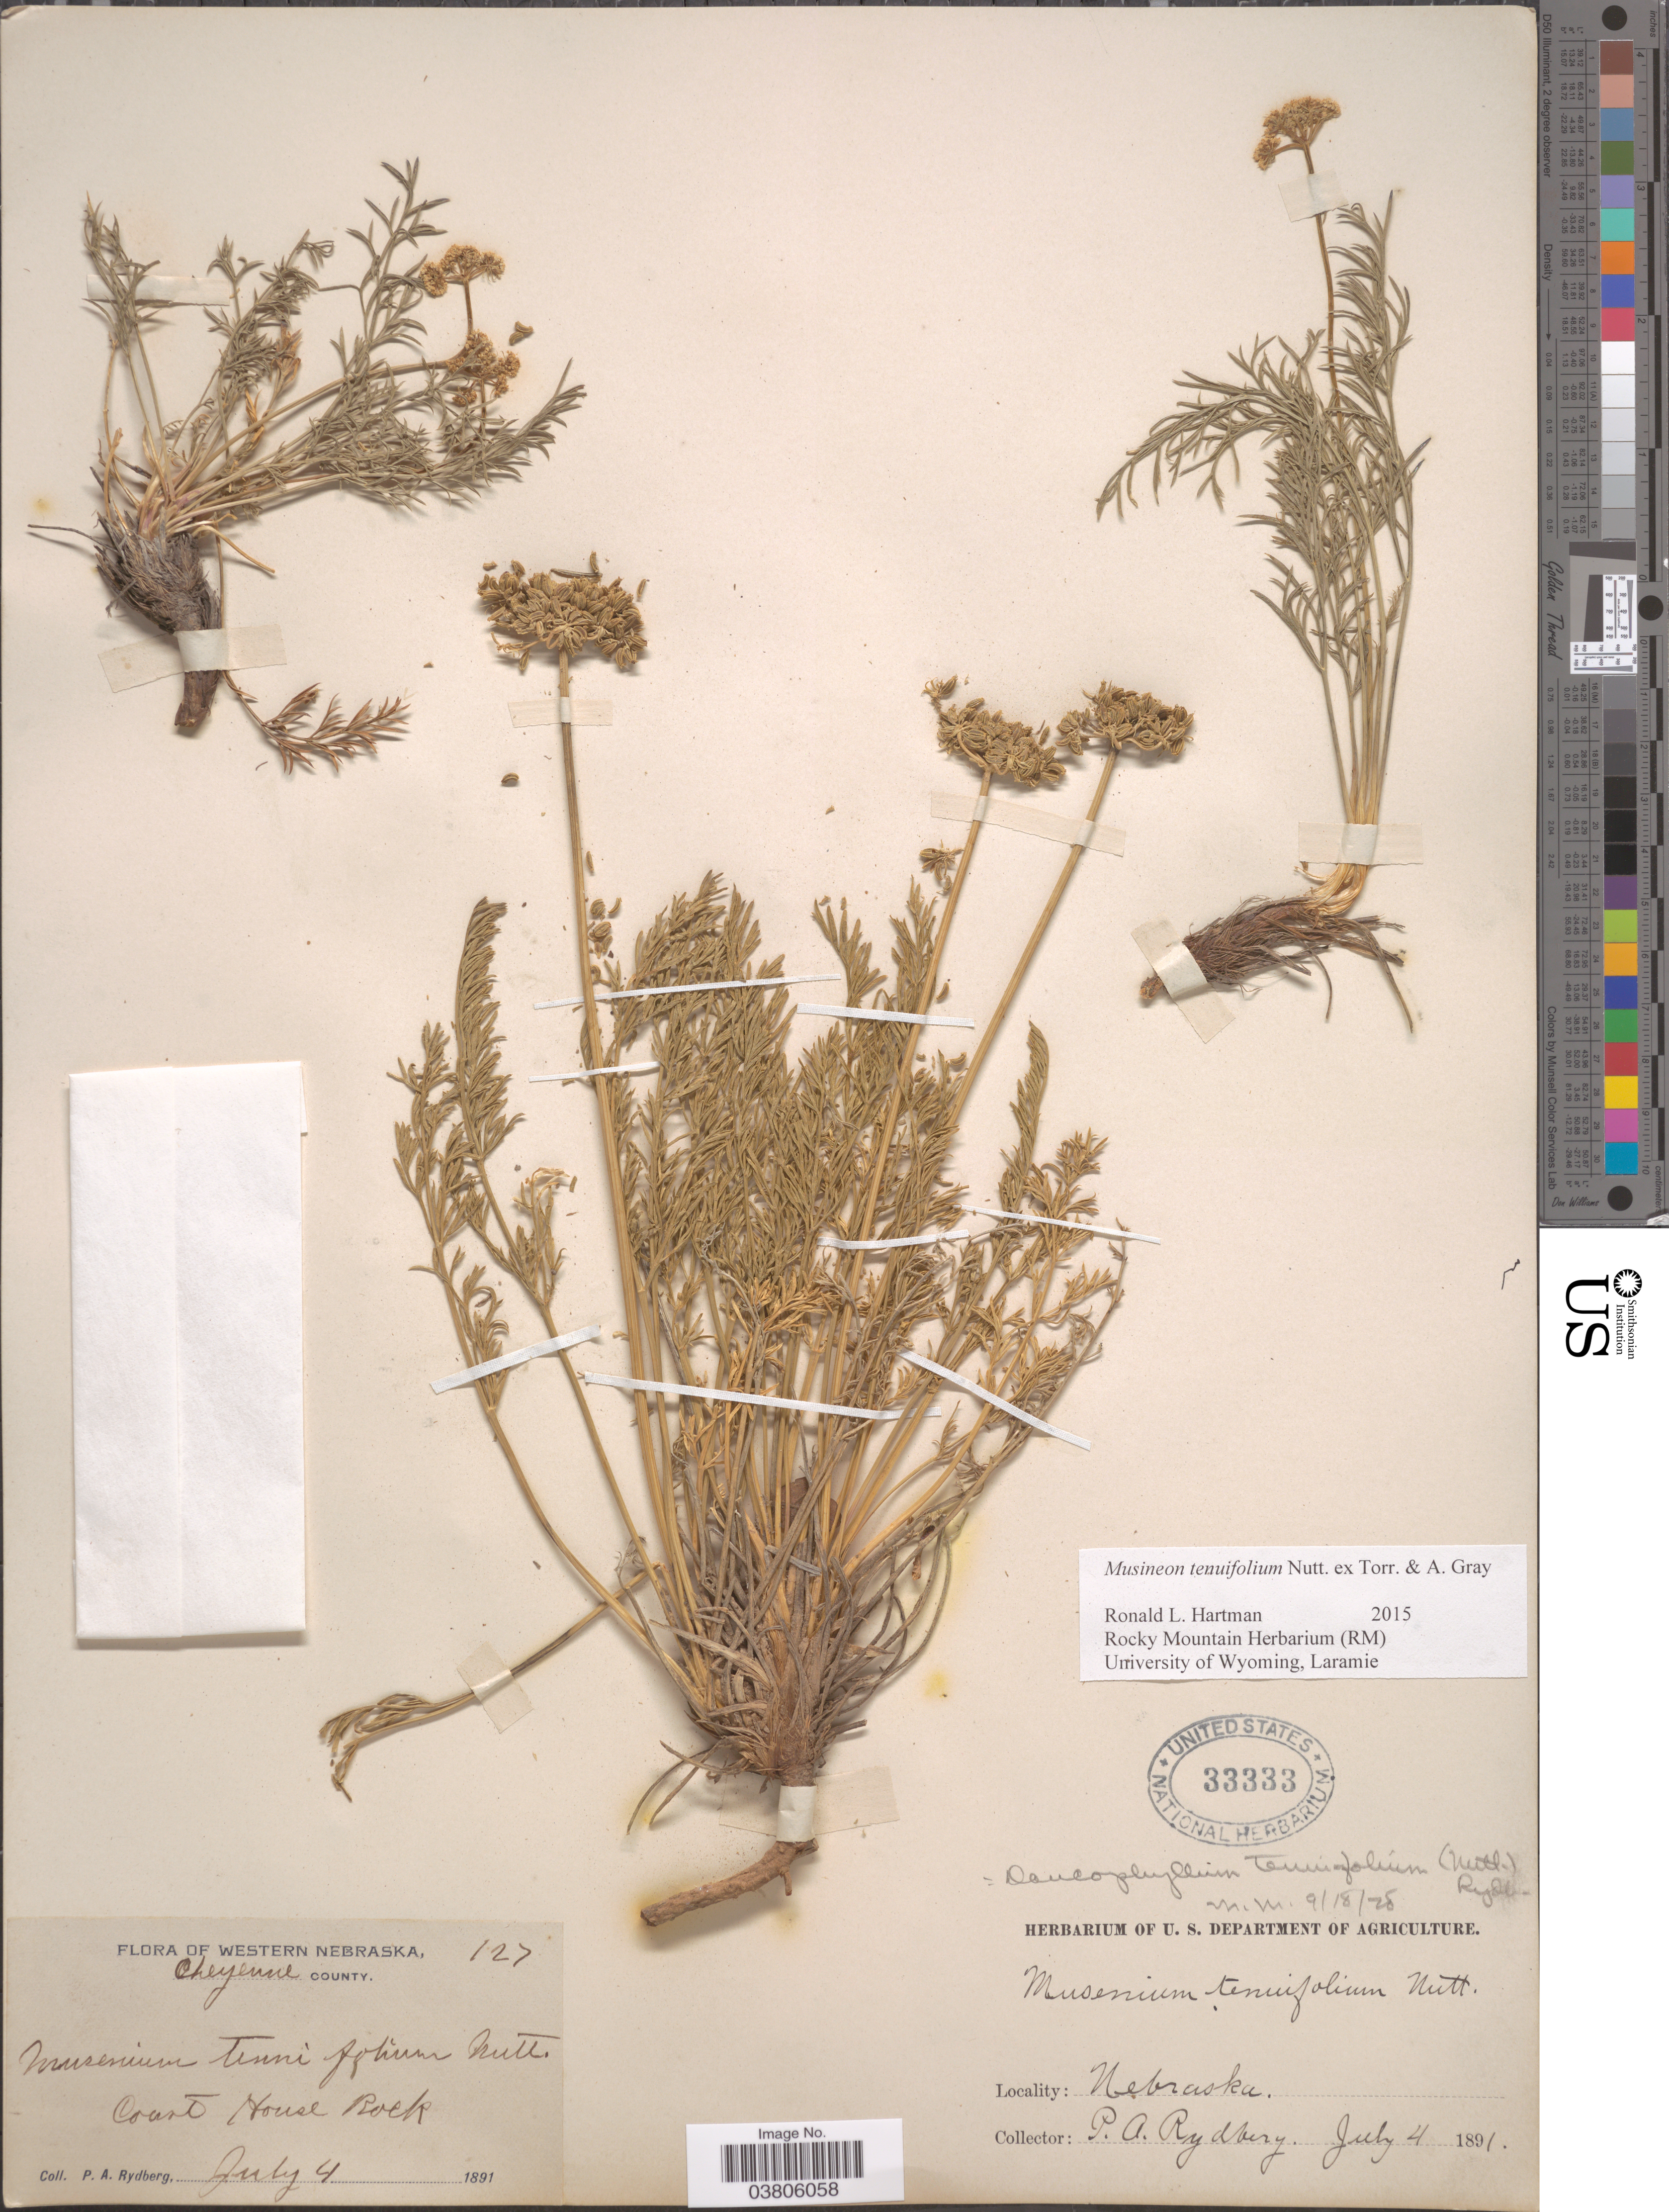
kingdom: Plantae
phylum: Tracheophyta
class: Magnoliopsida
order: Apiales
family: Apiaceae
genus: Musineon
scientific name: Musineon tenuifolium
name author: Nutt.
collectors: P. A. Rydberg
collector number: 127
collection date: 1891-07-04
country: United States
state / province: Nebraska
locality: Western Nebraska. Cheyenne County. Court House Rock.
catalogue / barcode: US 33333